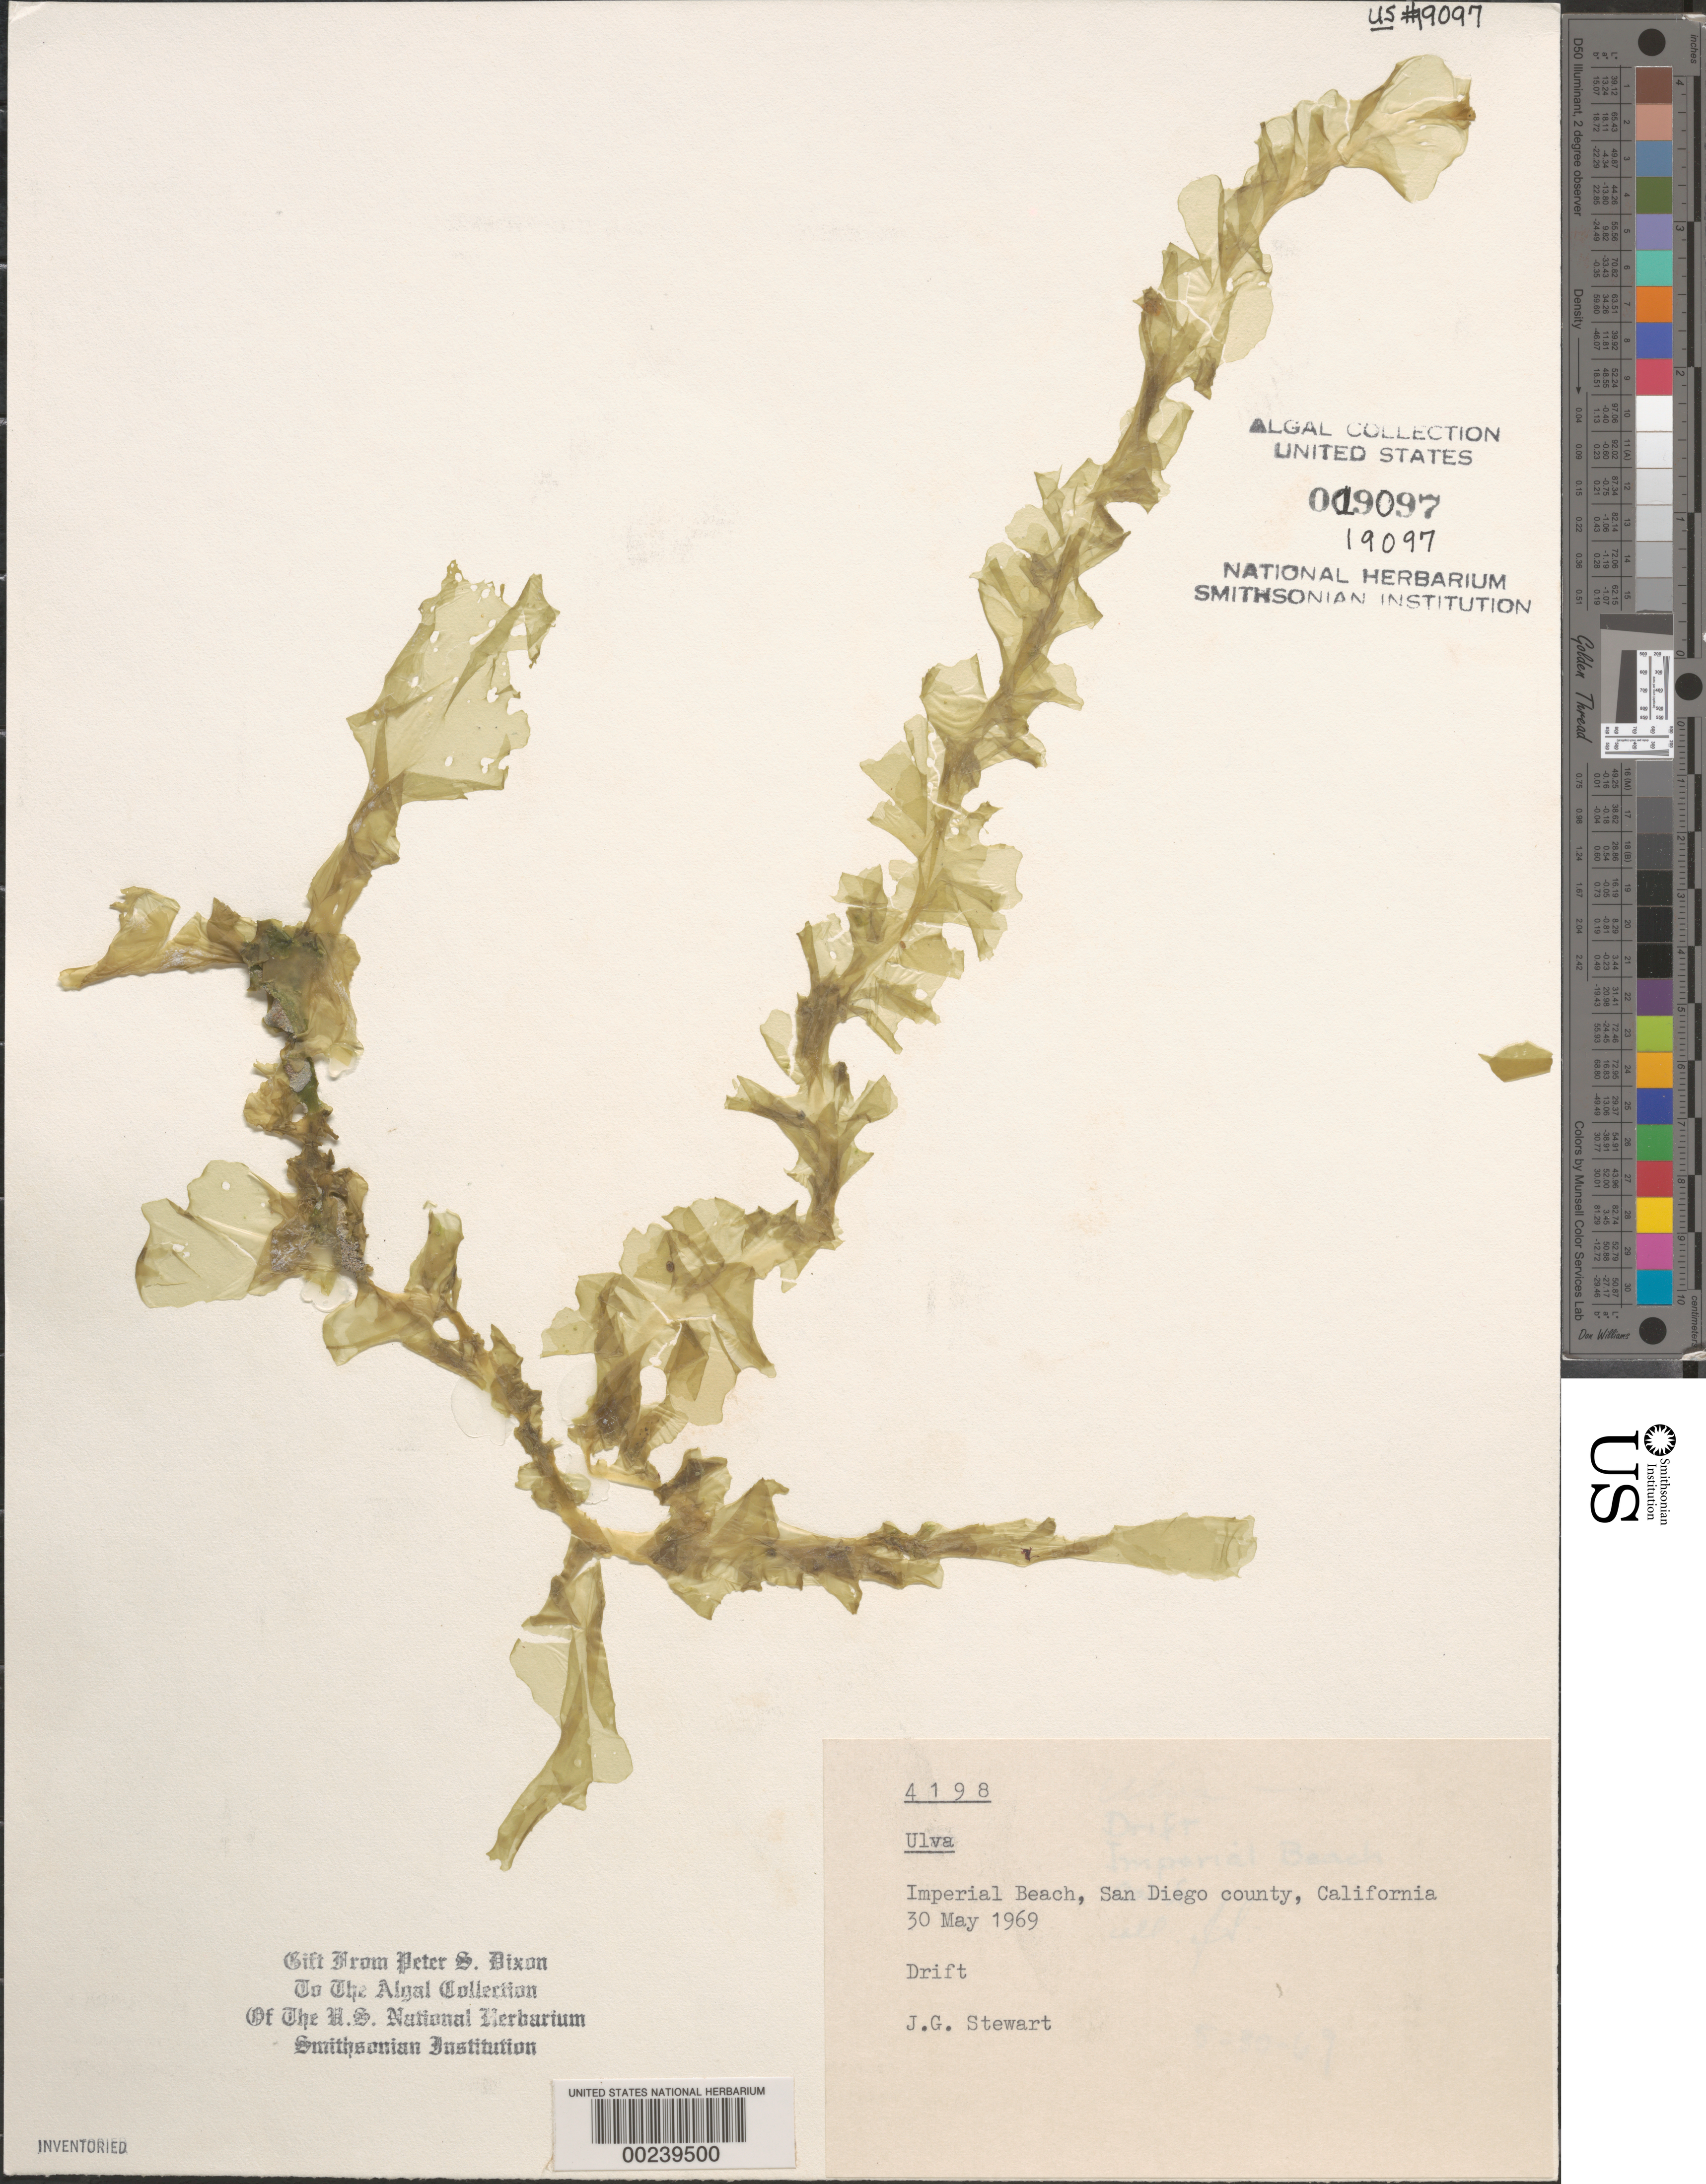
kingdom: Plantae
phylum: Chlorophyta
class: Ulvophyceae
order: Ulvales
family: Ulvaceae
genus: Ulva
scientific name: Ulva sp.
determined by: Dixon, P. S.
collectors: J. Stewart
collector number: PSD 4198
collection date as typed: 30 May 1969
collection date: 1969-05-30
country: United States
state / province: California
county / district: San Diego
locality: Imperial Beach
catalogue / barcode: US 19097